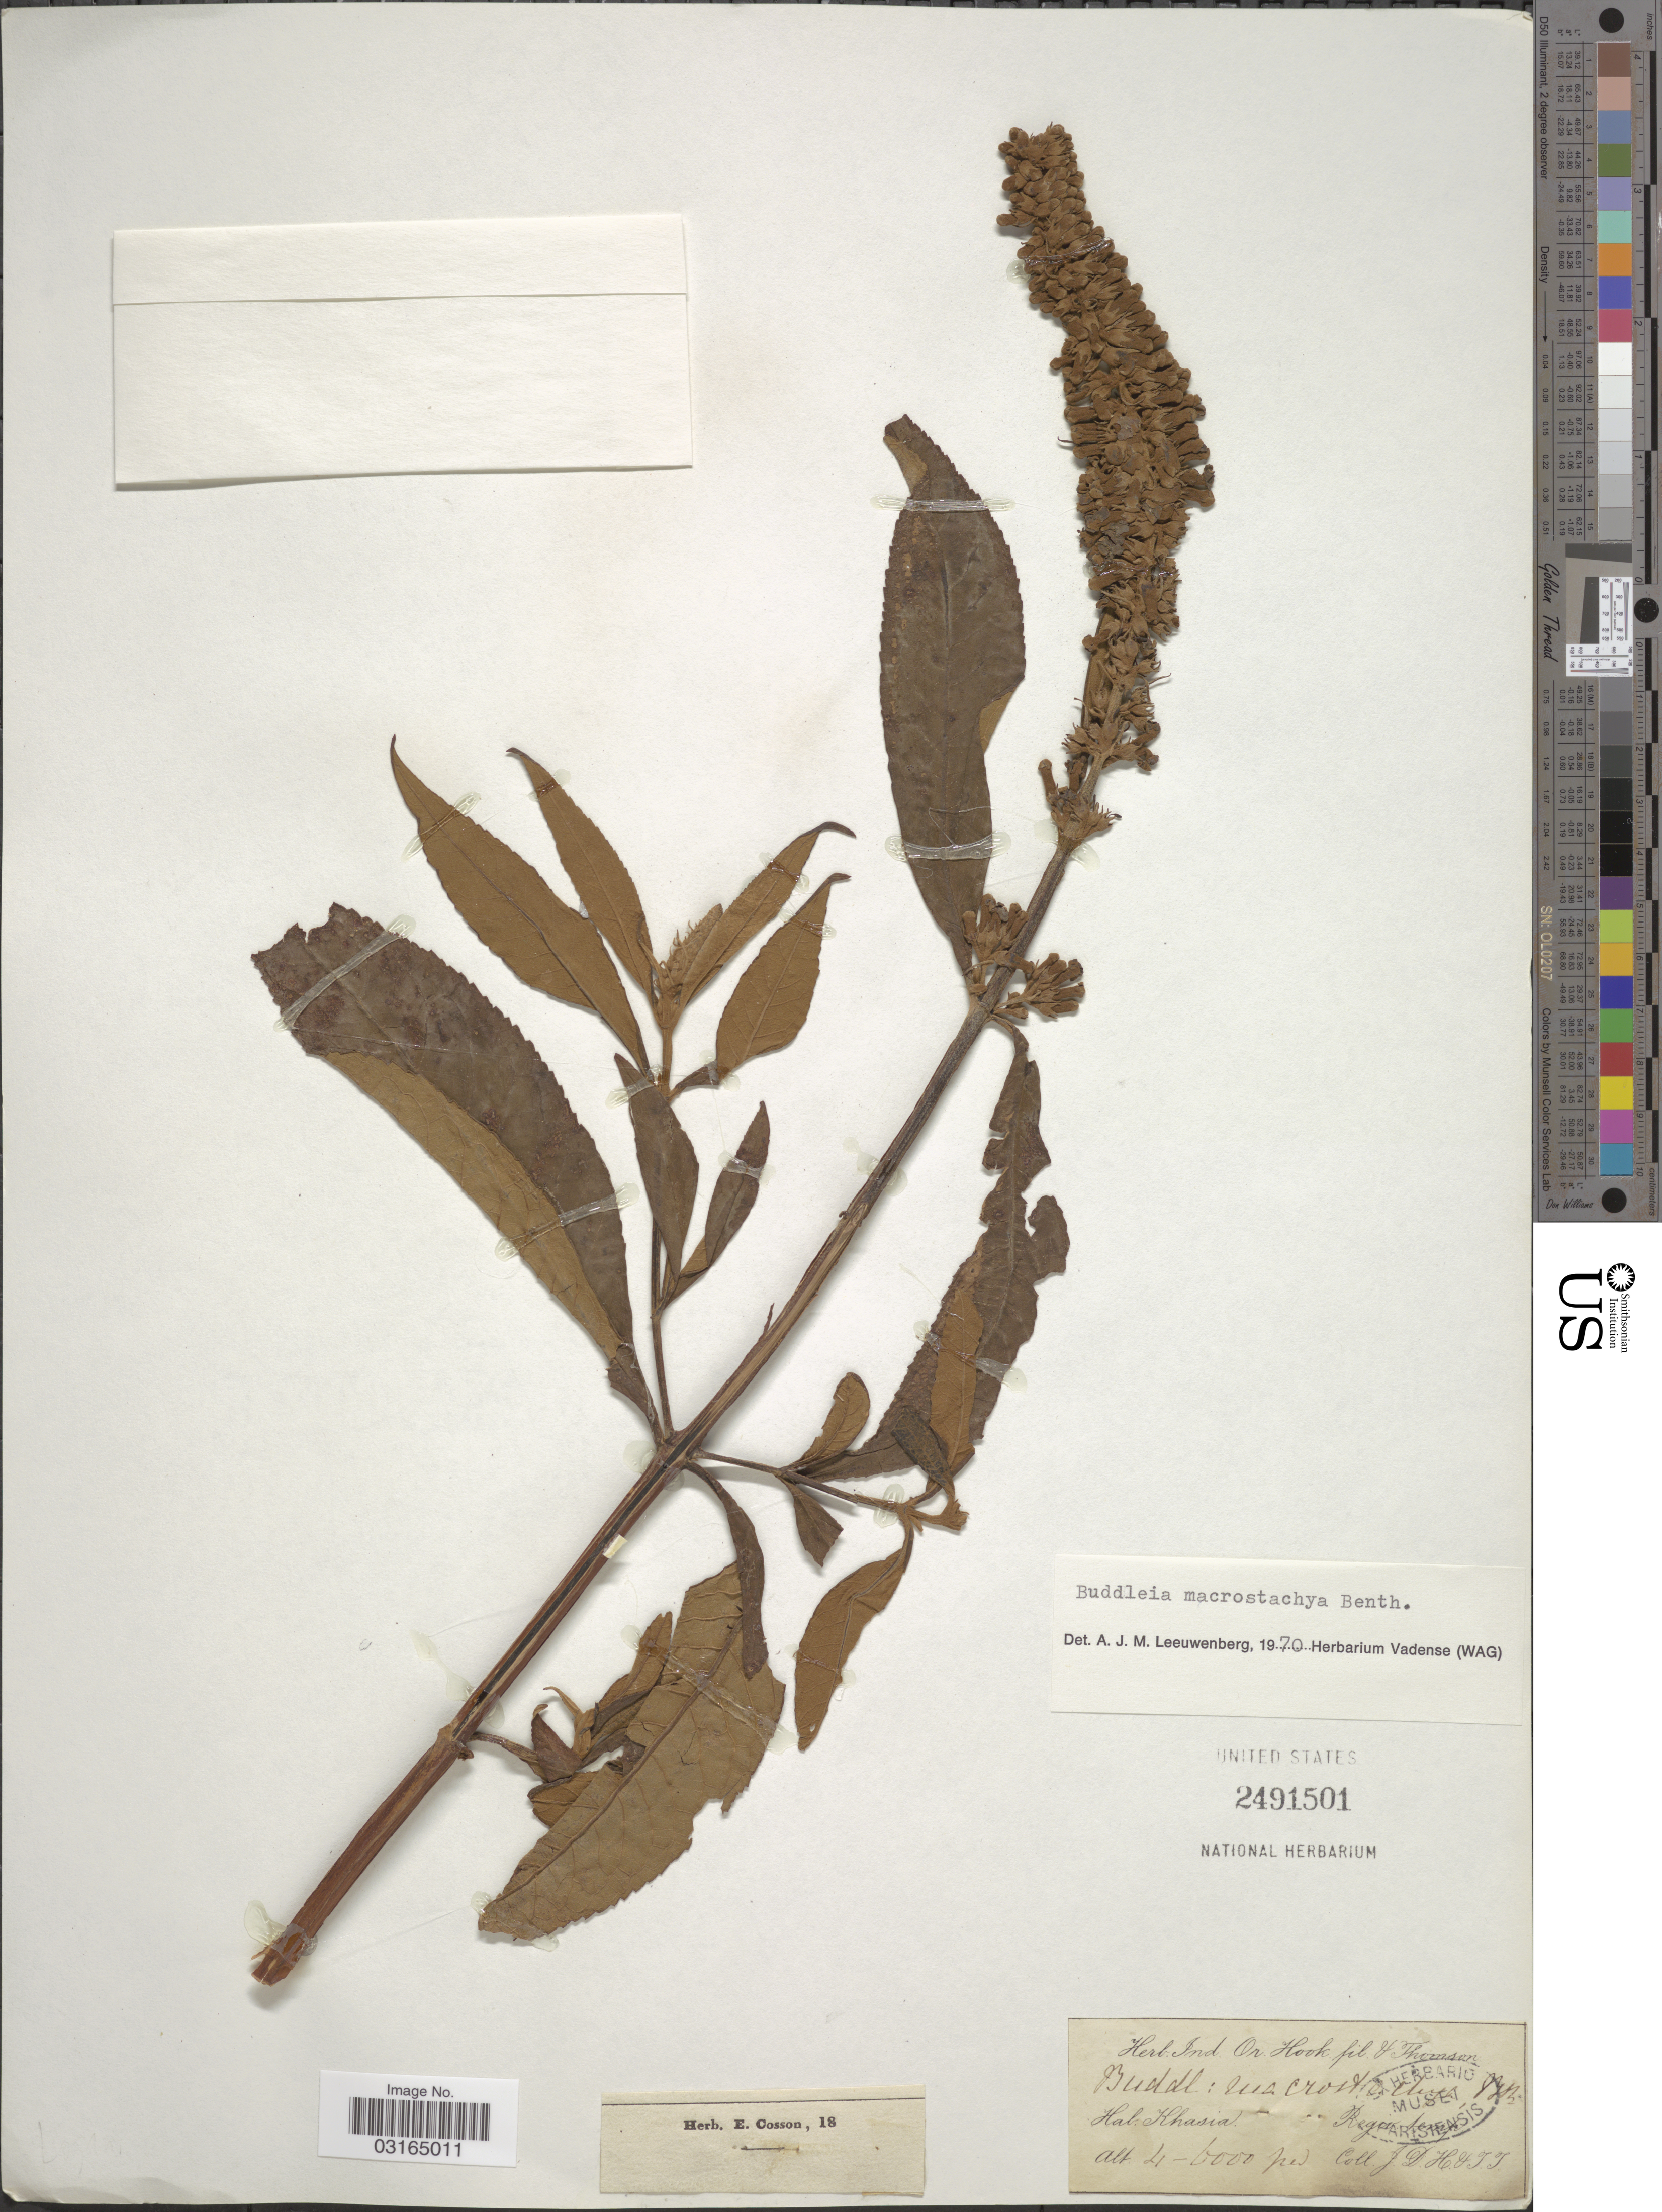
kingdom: Plantae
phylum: Tracheophyta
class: Magnoliopsida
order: Lamiales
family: Scrophulariaceae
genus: Buddleja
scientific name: Buddleja macrostachya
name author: Benth.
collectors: J. D. Hooker & T. Thomson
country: India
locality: Khasia.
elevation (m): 1219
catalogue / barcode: US 2491501